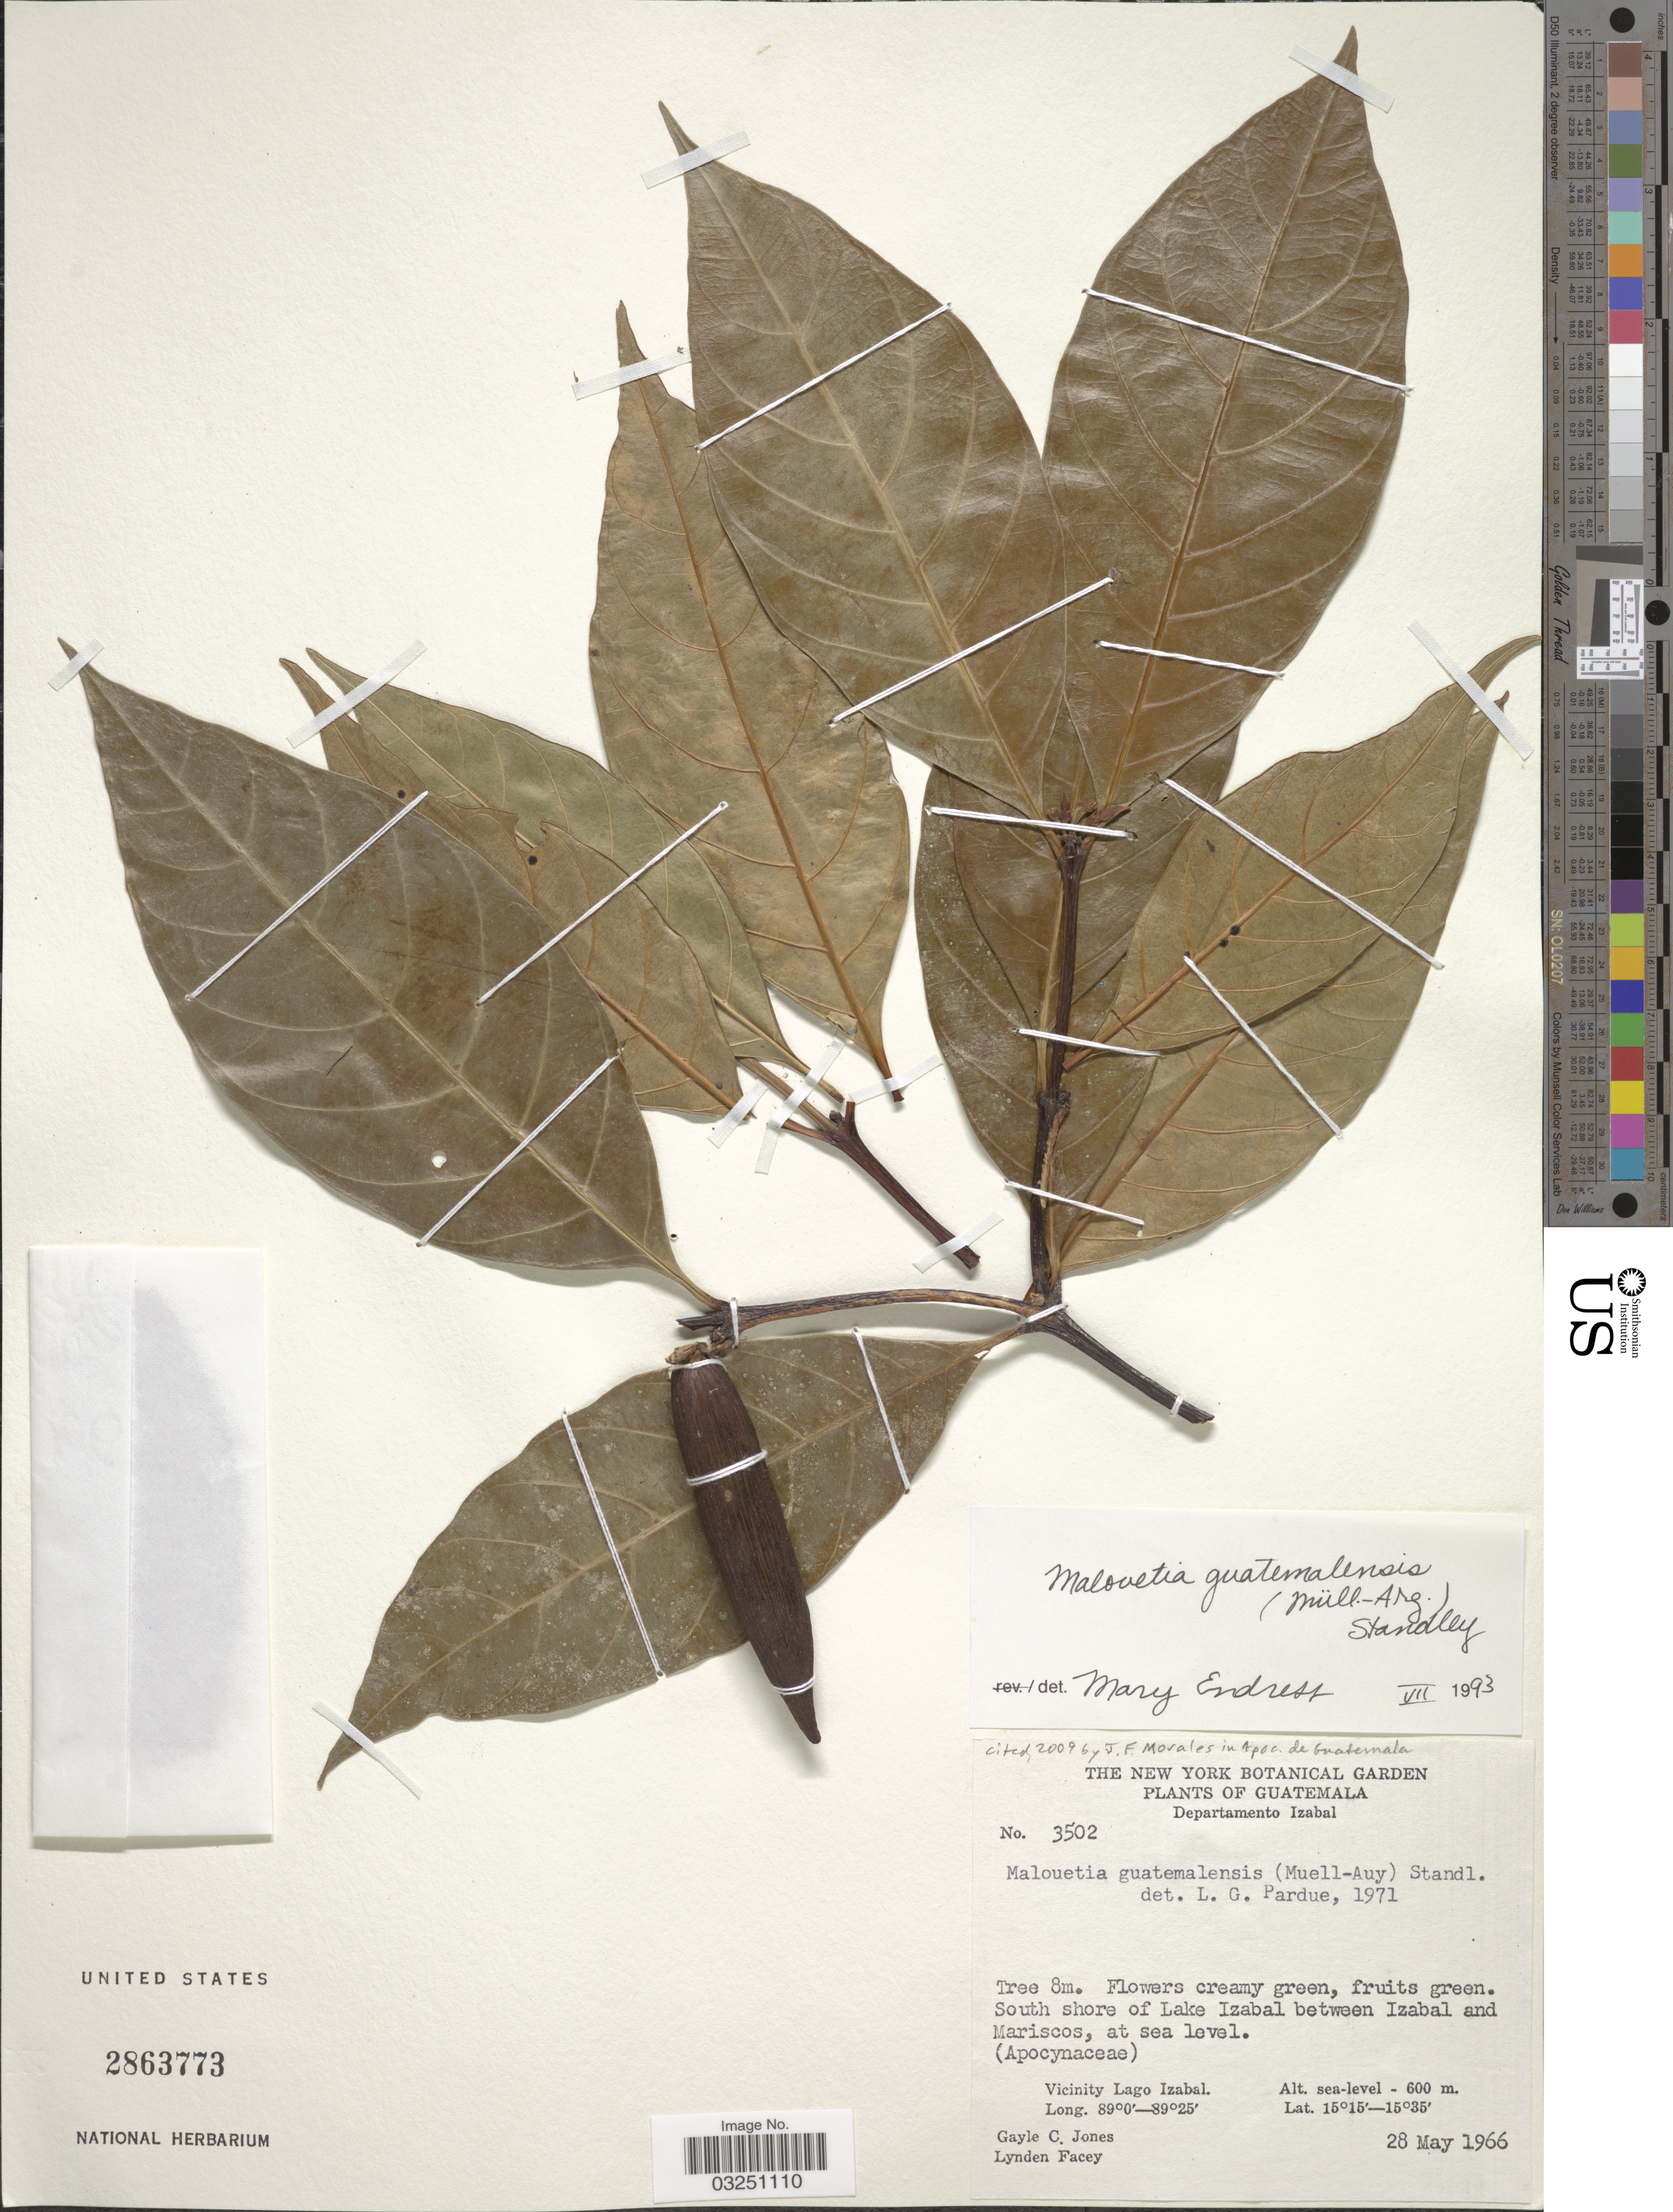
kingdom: Plantae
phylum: Tracheophyta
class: Magnoliopsida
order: Gentianales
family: Apocynaceae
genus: Malouetia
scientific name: Malouetia guatemalensis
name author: (Müll. Arg.) Standl.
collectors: G. C. Jones & L. Facey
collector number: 3502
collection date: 1966-05-28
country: Guatemala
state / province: Izabal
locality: Departamento Izabal, South shore of Lake Izabal between Izabal and Mariscos, at sea level, Vicinity Lago Izabal.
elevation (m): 0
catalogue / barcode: US 2863773